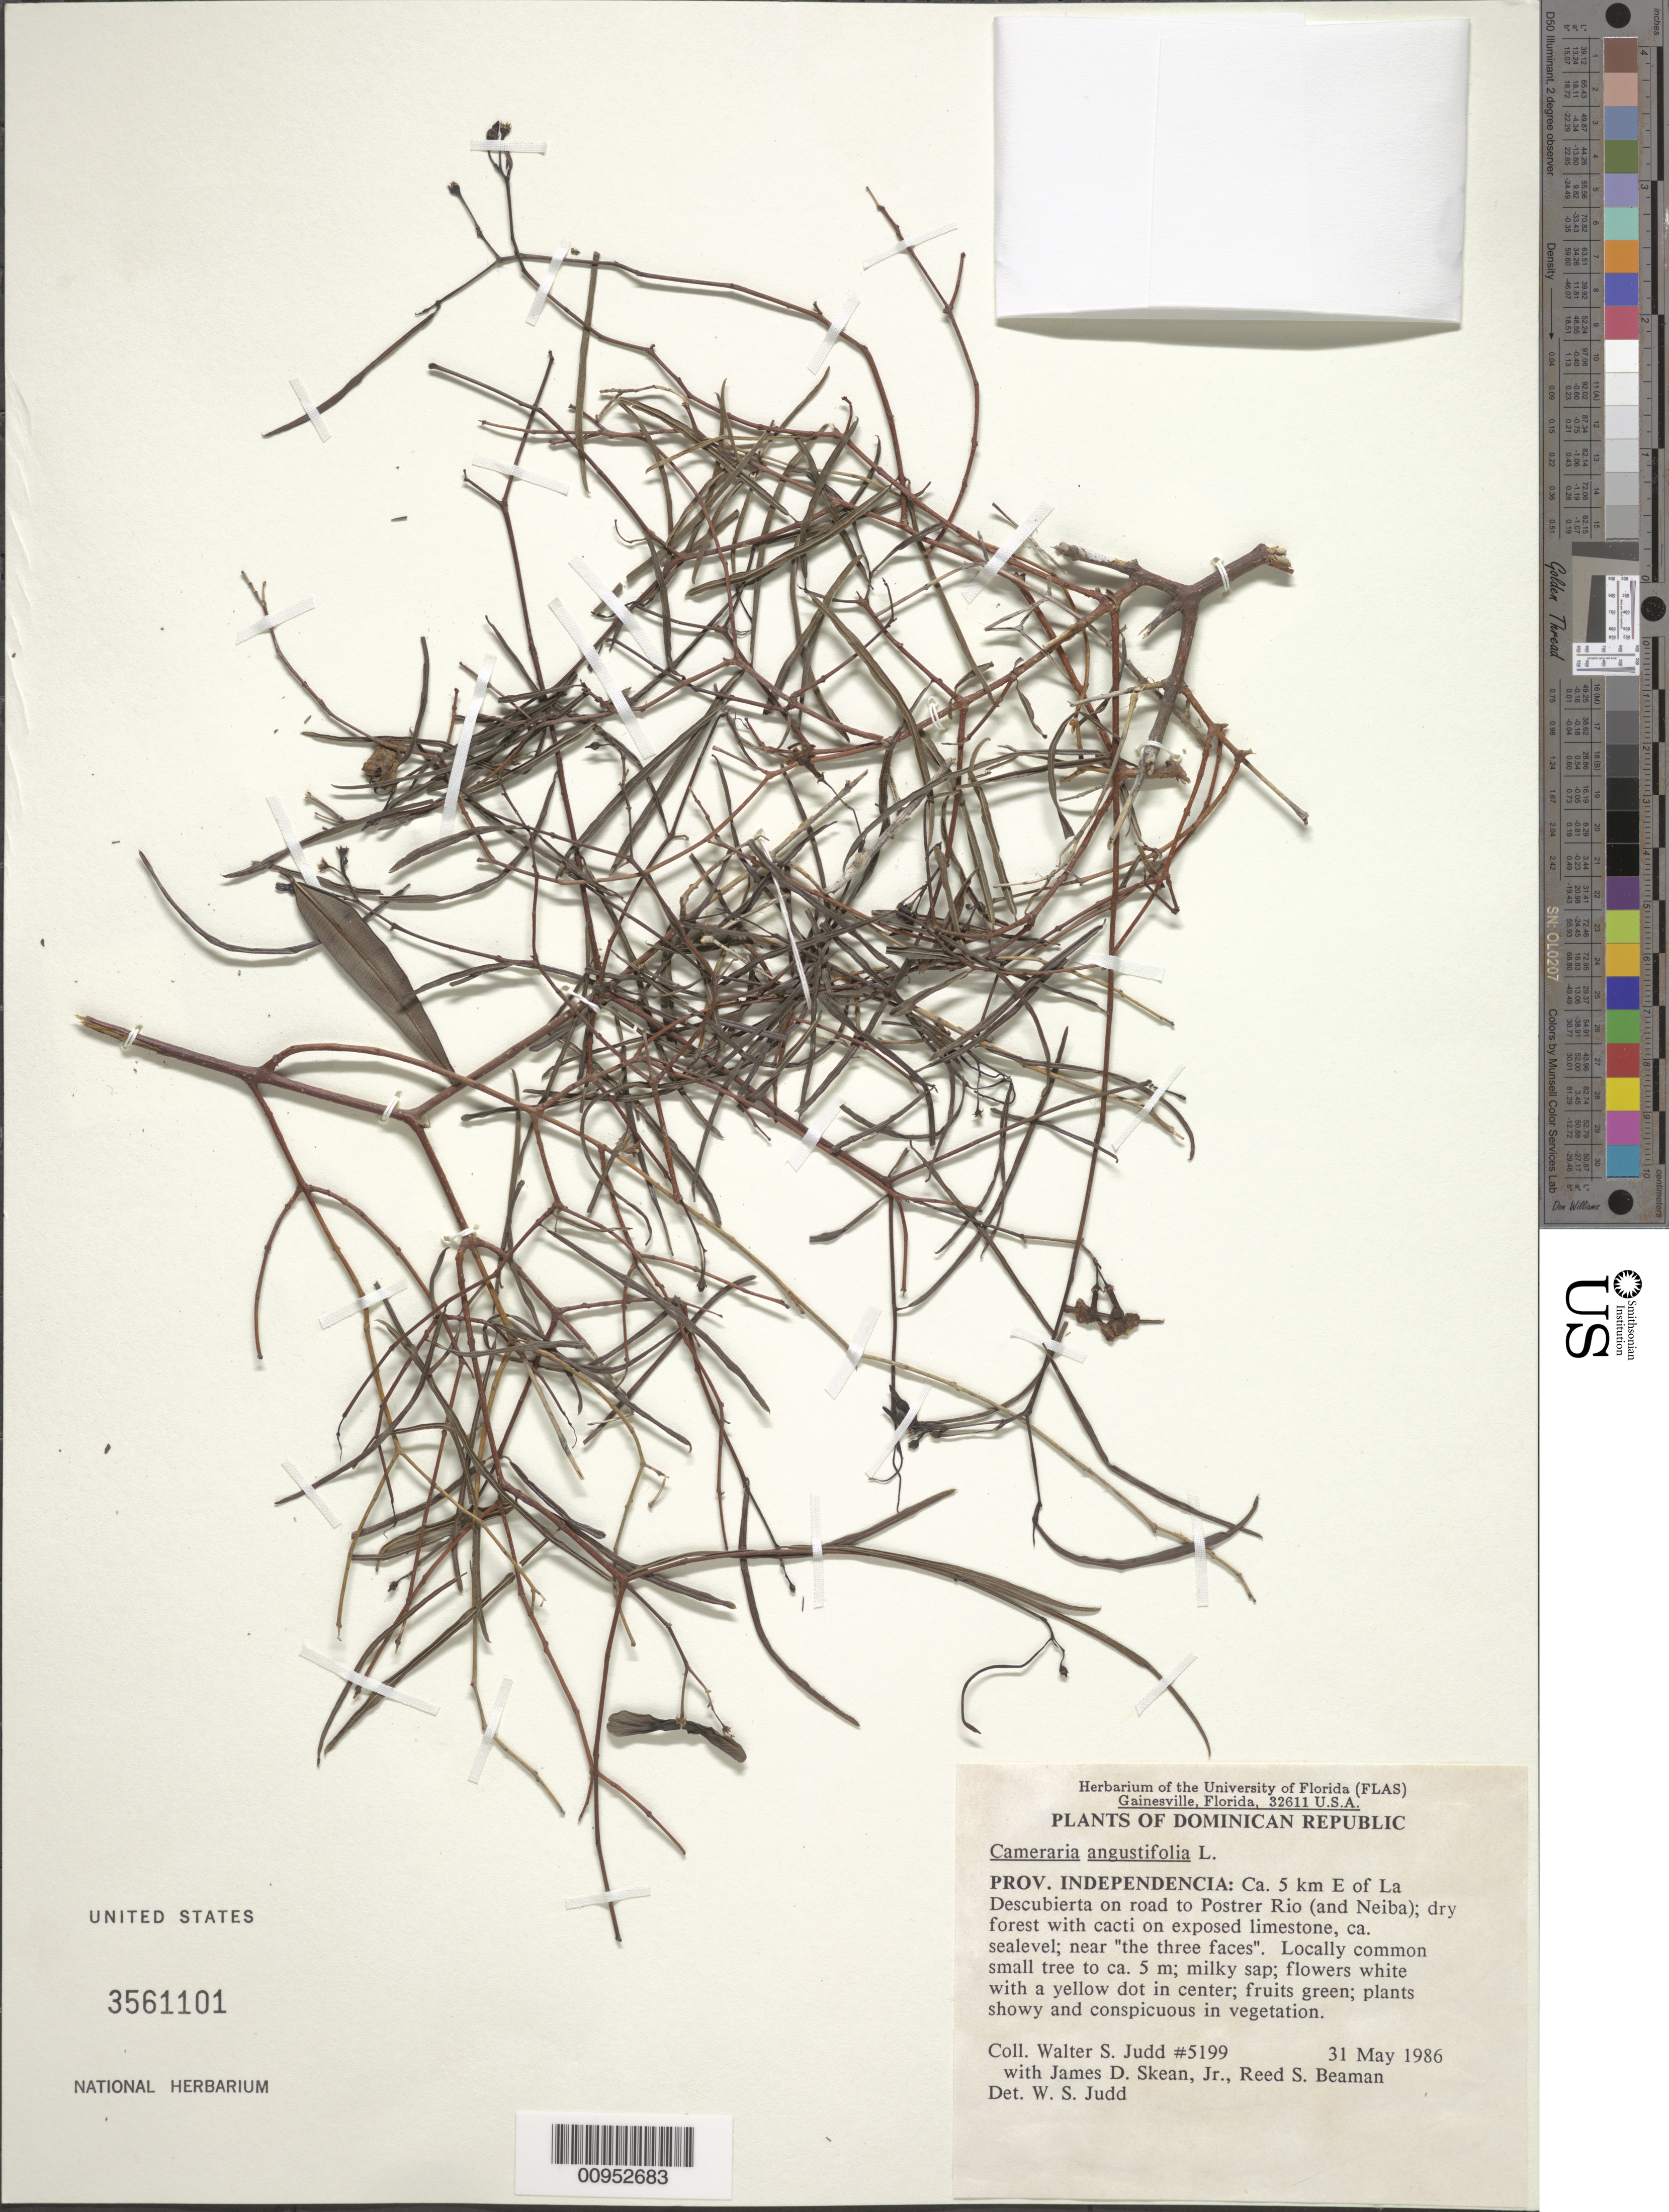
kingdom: Plantae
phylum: Tracheophyta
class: Magnoliopsida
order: Gentianales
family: Apocynaceae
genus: Cameraria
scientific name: Cameraria angustifolia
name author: L.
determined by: Judd, Walter S.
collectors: W. S. Judd, J. D. Skean & R. S. Beaman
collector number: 5199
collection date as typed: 31 May 1986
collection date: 1986-05-31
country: Dominican Republic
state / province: Independencia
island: Hispaniola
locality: La Descubierta, ca. 5 km E on road to Postrer Río (and Neiba); near "the three faces"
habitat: Dry forest with cacti on exposed limestone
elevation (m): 0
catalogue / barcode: US 3561107